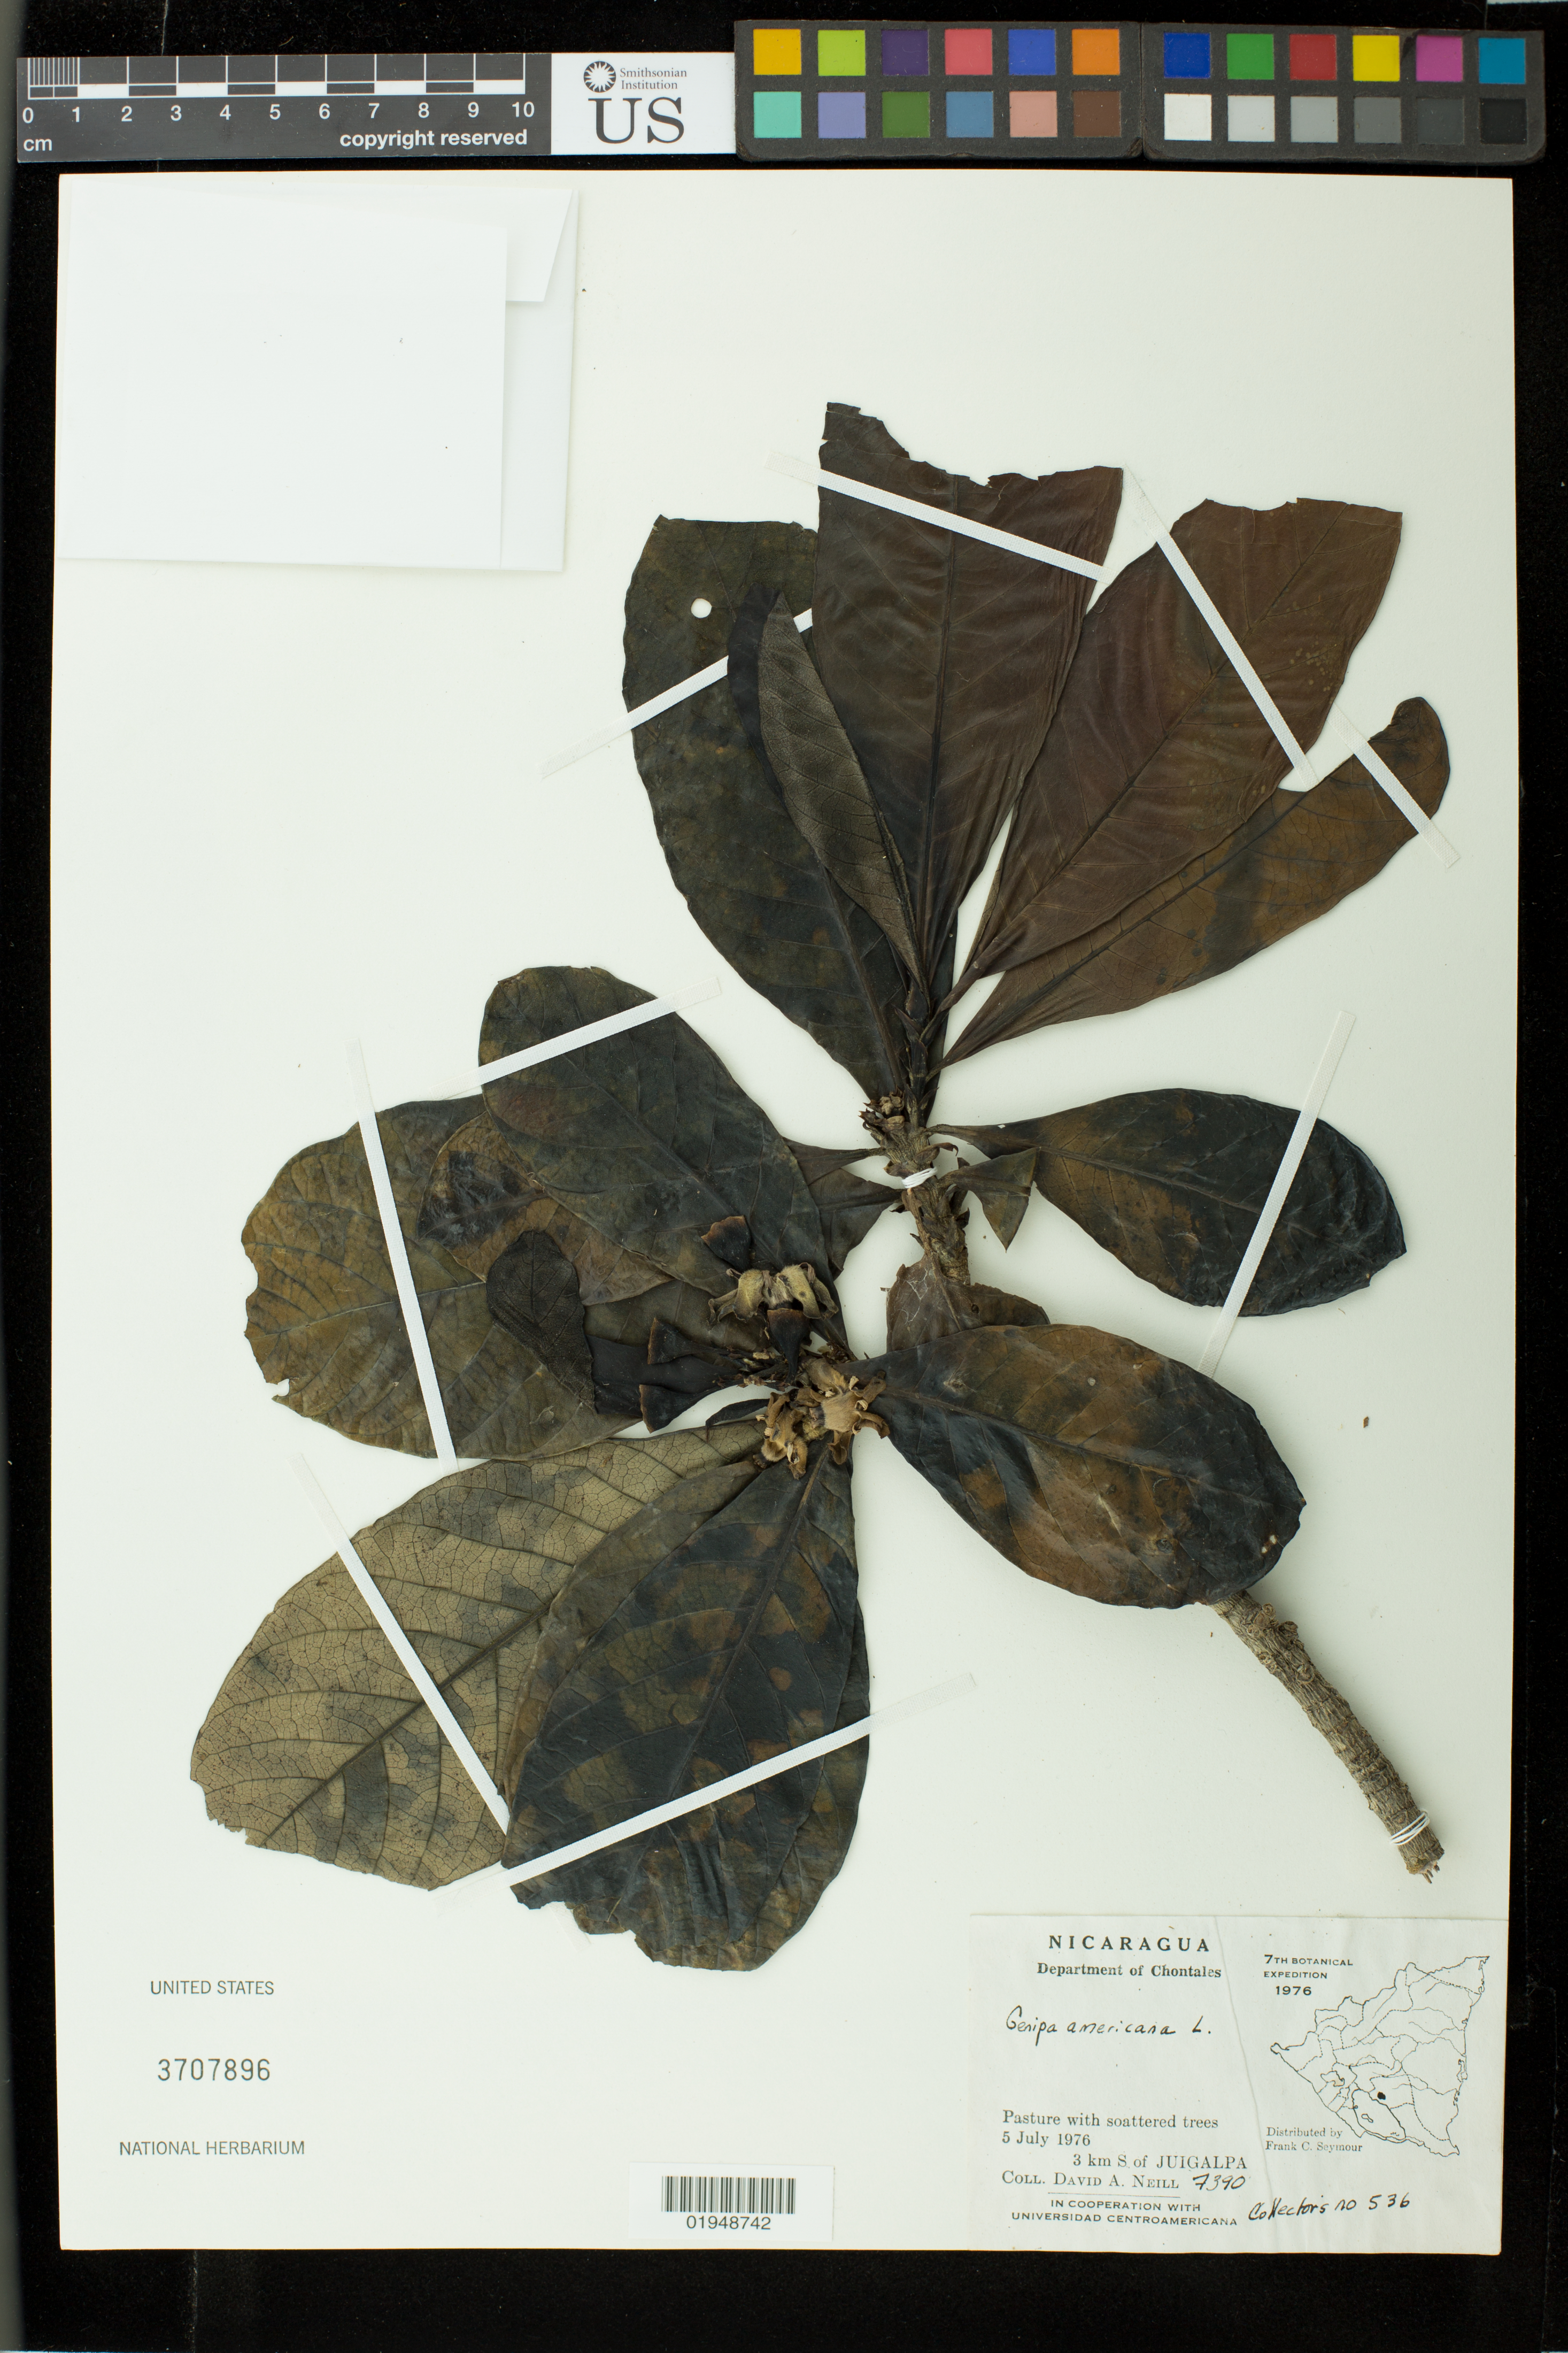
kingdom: Plantae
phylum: Tracheophyta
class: Magnoliopsida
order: Gentianales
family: Rubiaceae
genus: Genipa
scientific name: Genipa americana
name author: L.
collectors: D. A. Neill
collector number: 536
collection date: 1976-07-05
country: Nicaragua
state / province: Chontales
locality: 3 km S of Juigalpa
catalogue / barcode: US 3707896